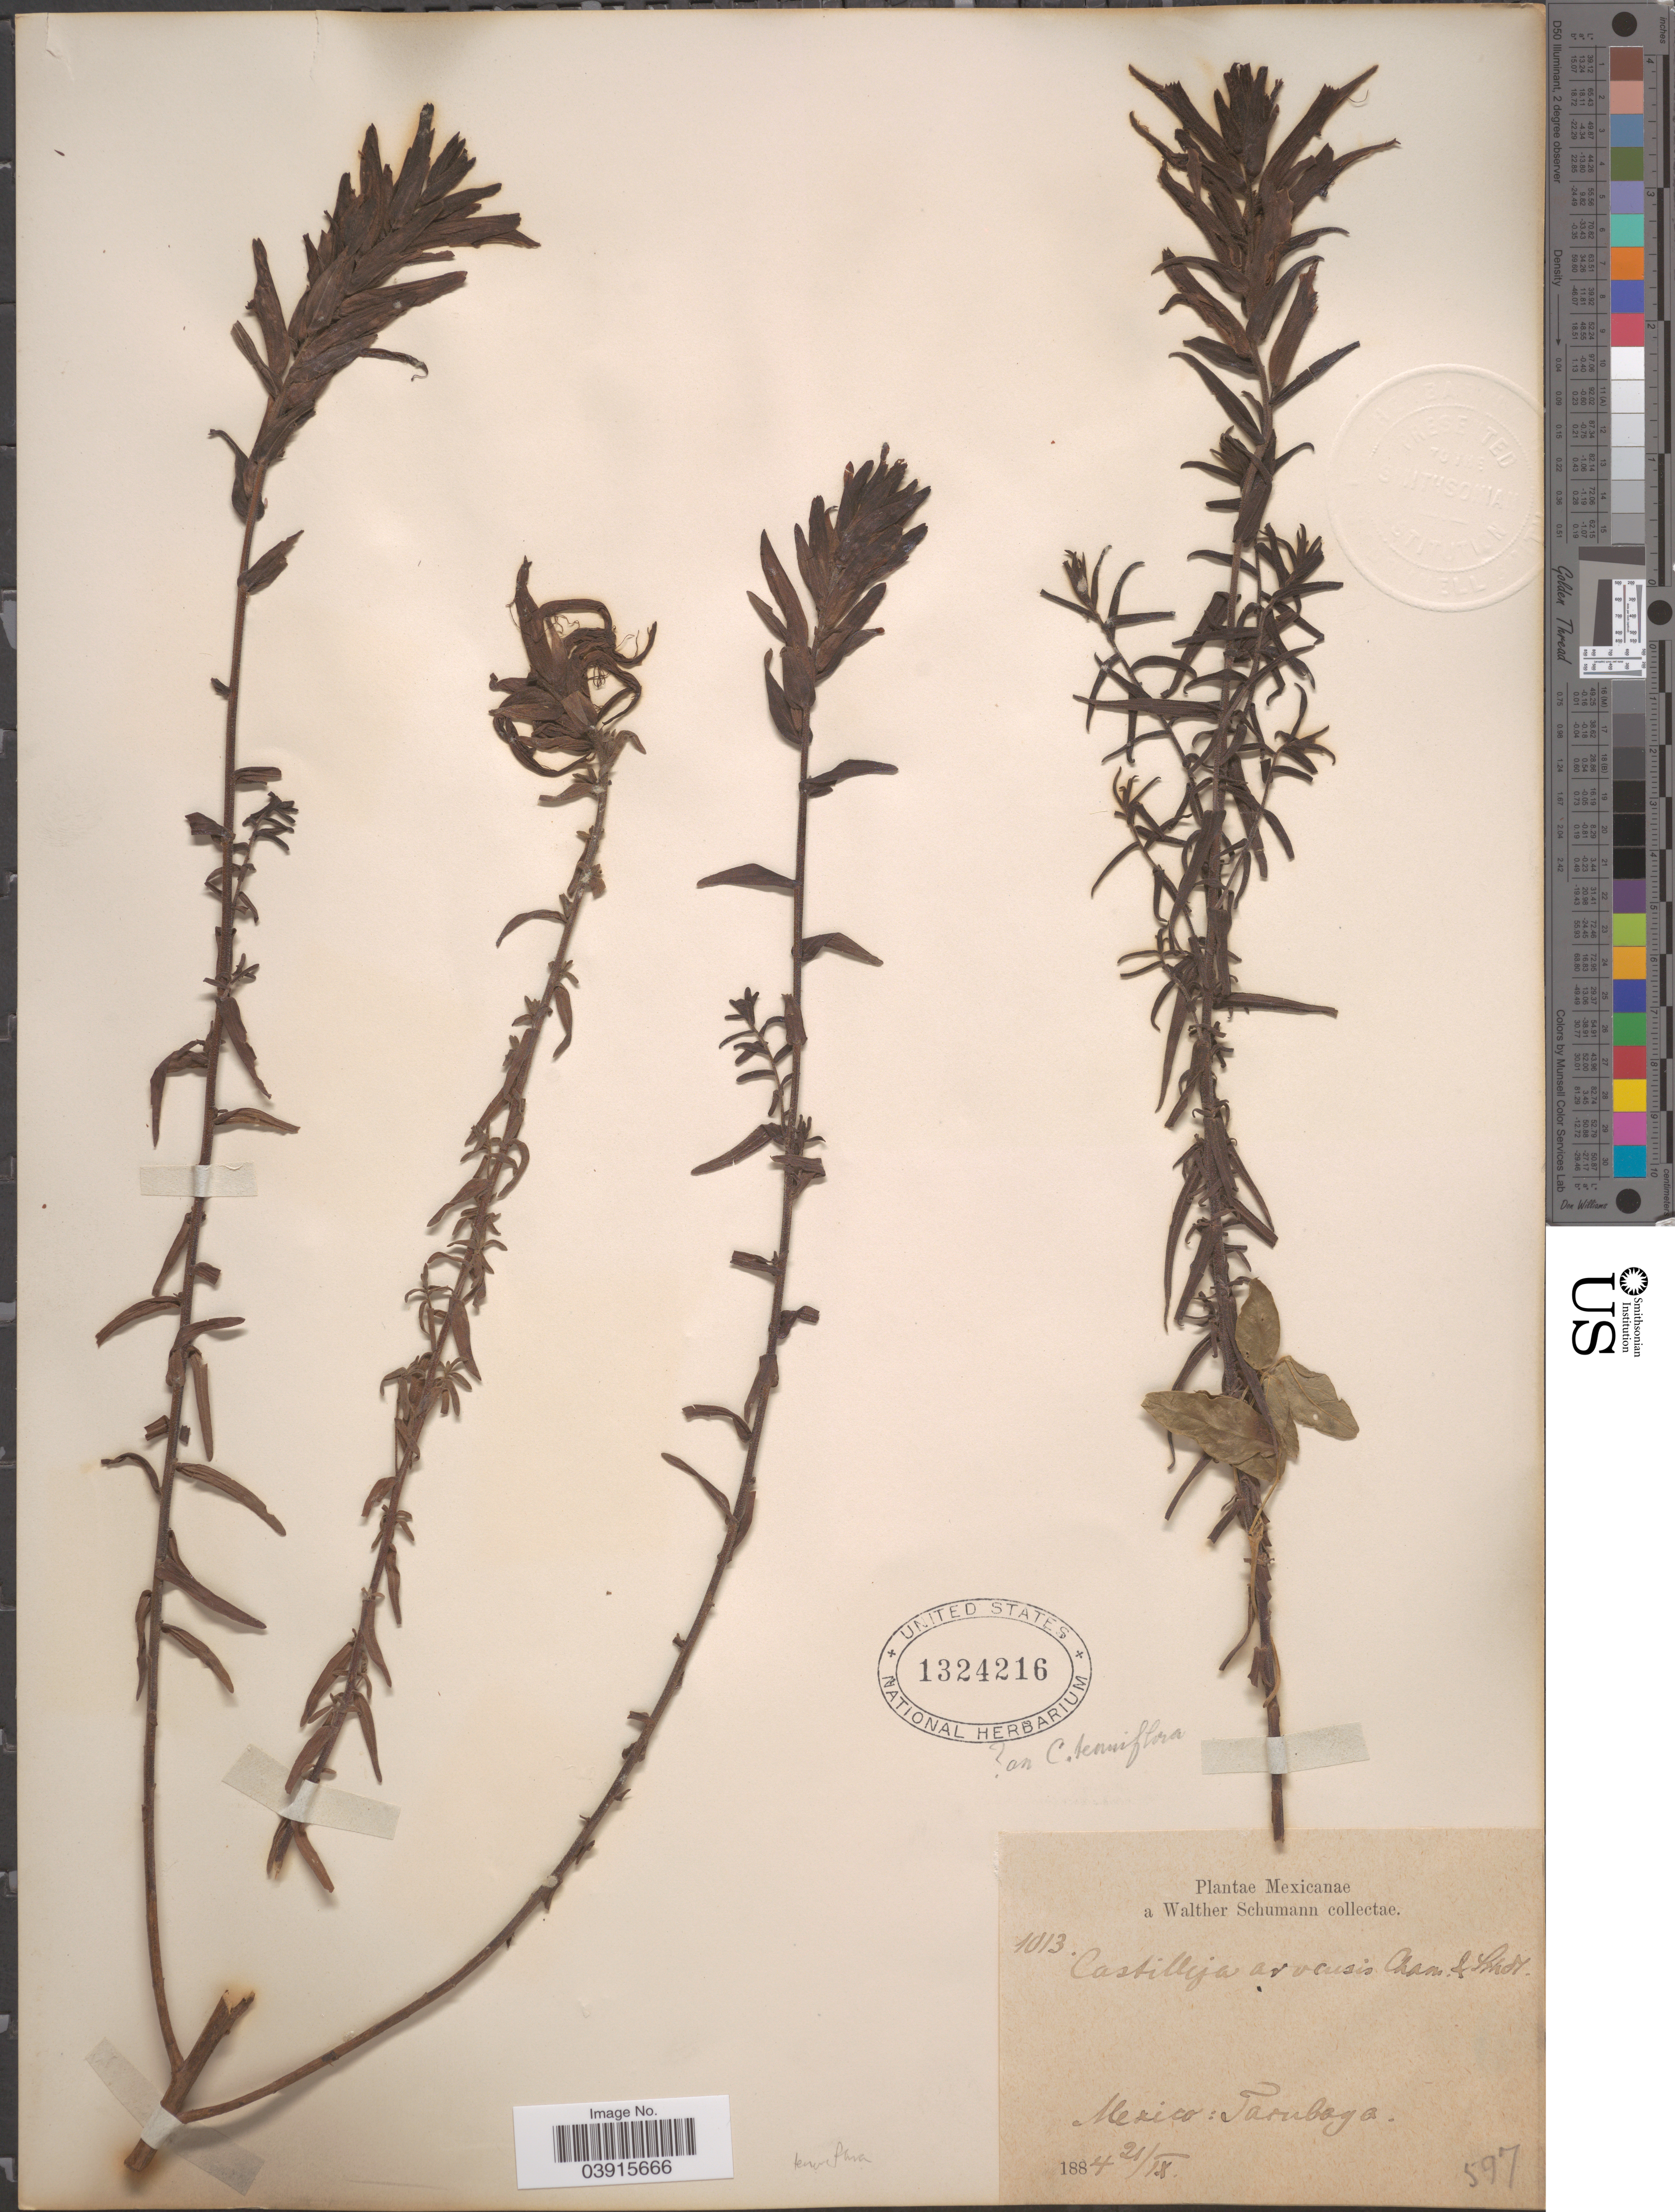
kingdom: Plantae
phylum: Tracheophyta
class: Magnoliopsida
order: Lamiales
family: Orobanchaceae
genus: Castilleja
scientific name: Castilleja tenuiflora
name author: Benth.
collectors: W. Schumann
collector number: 1013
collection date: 1884-09-21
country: Mexico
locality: Tacubaya.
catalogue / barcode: US 1324216